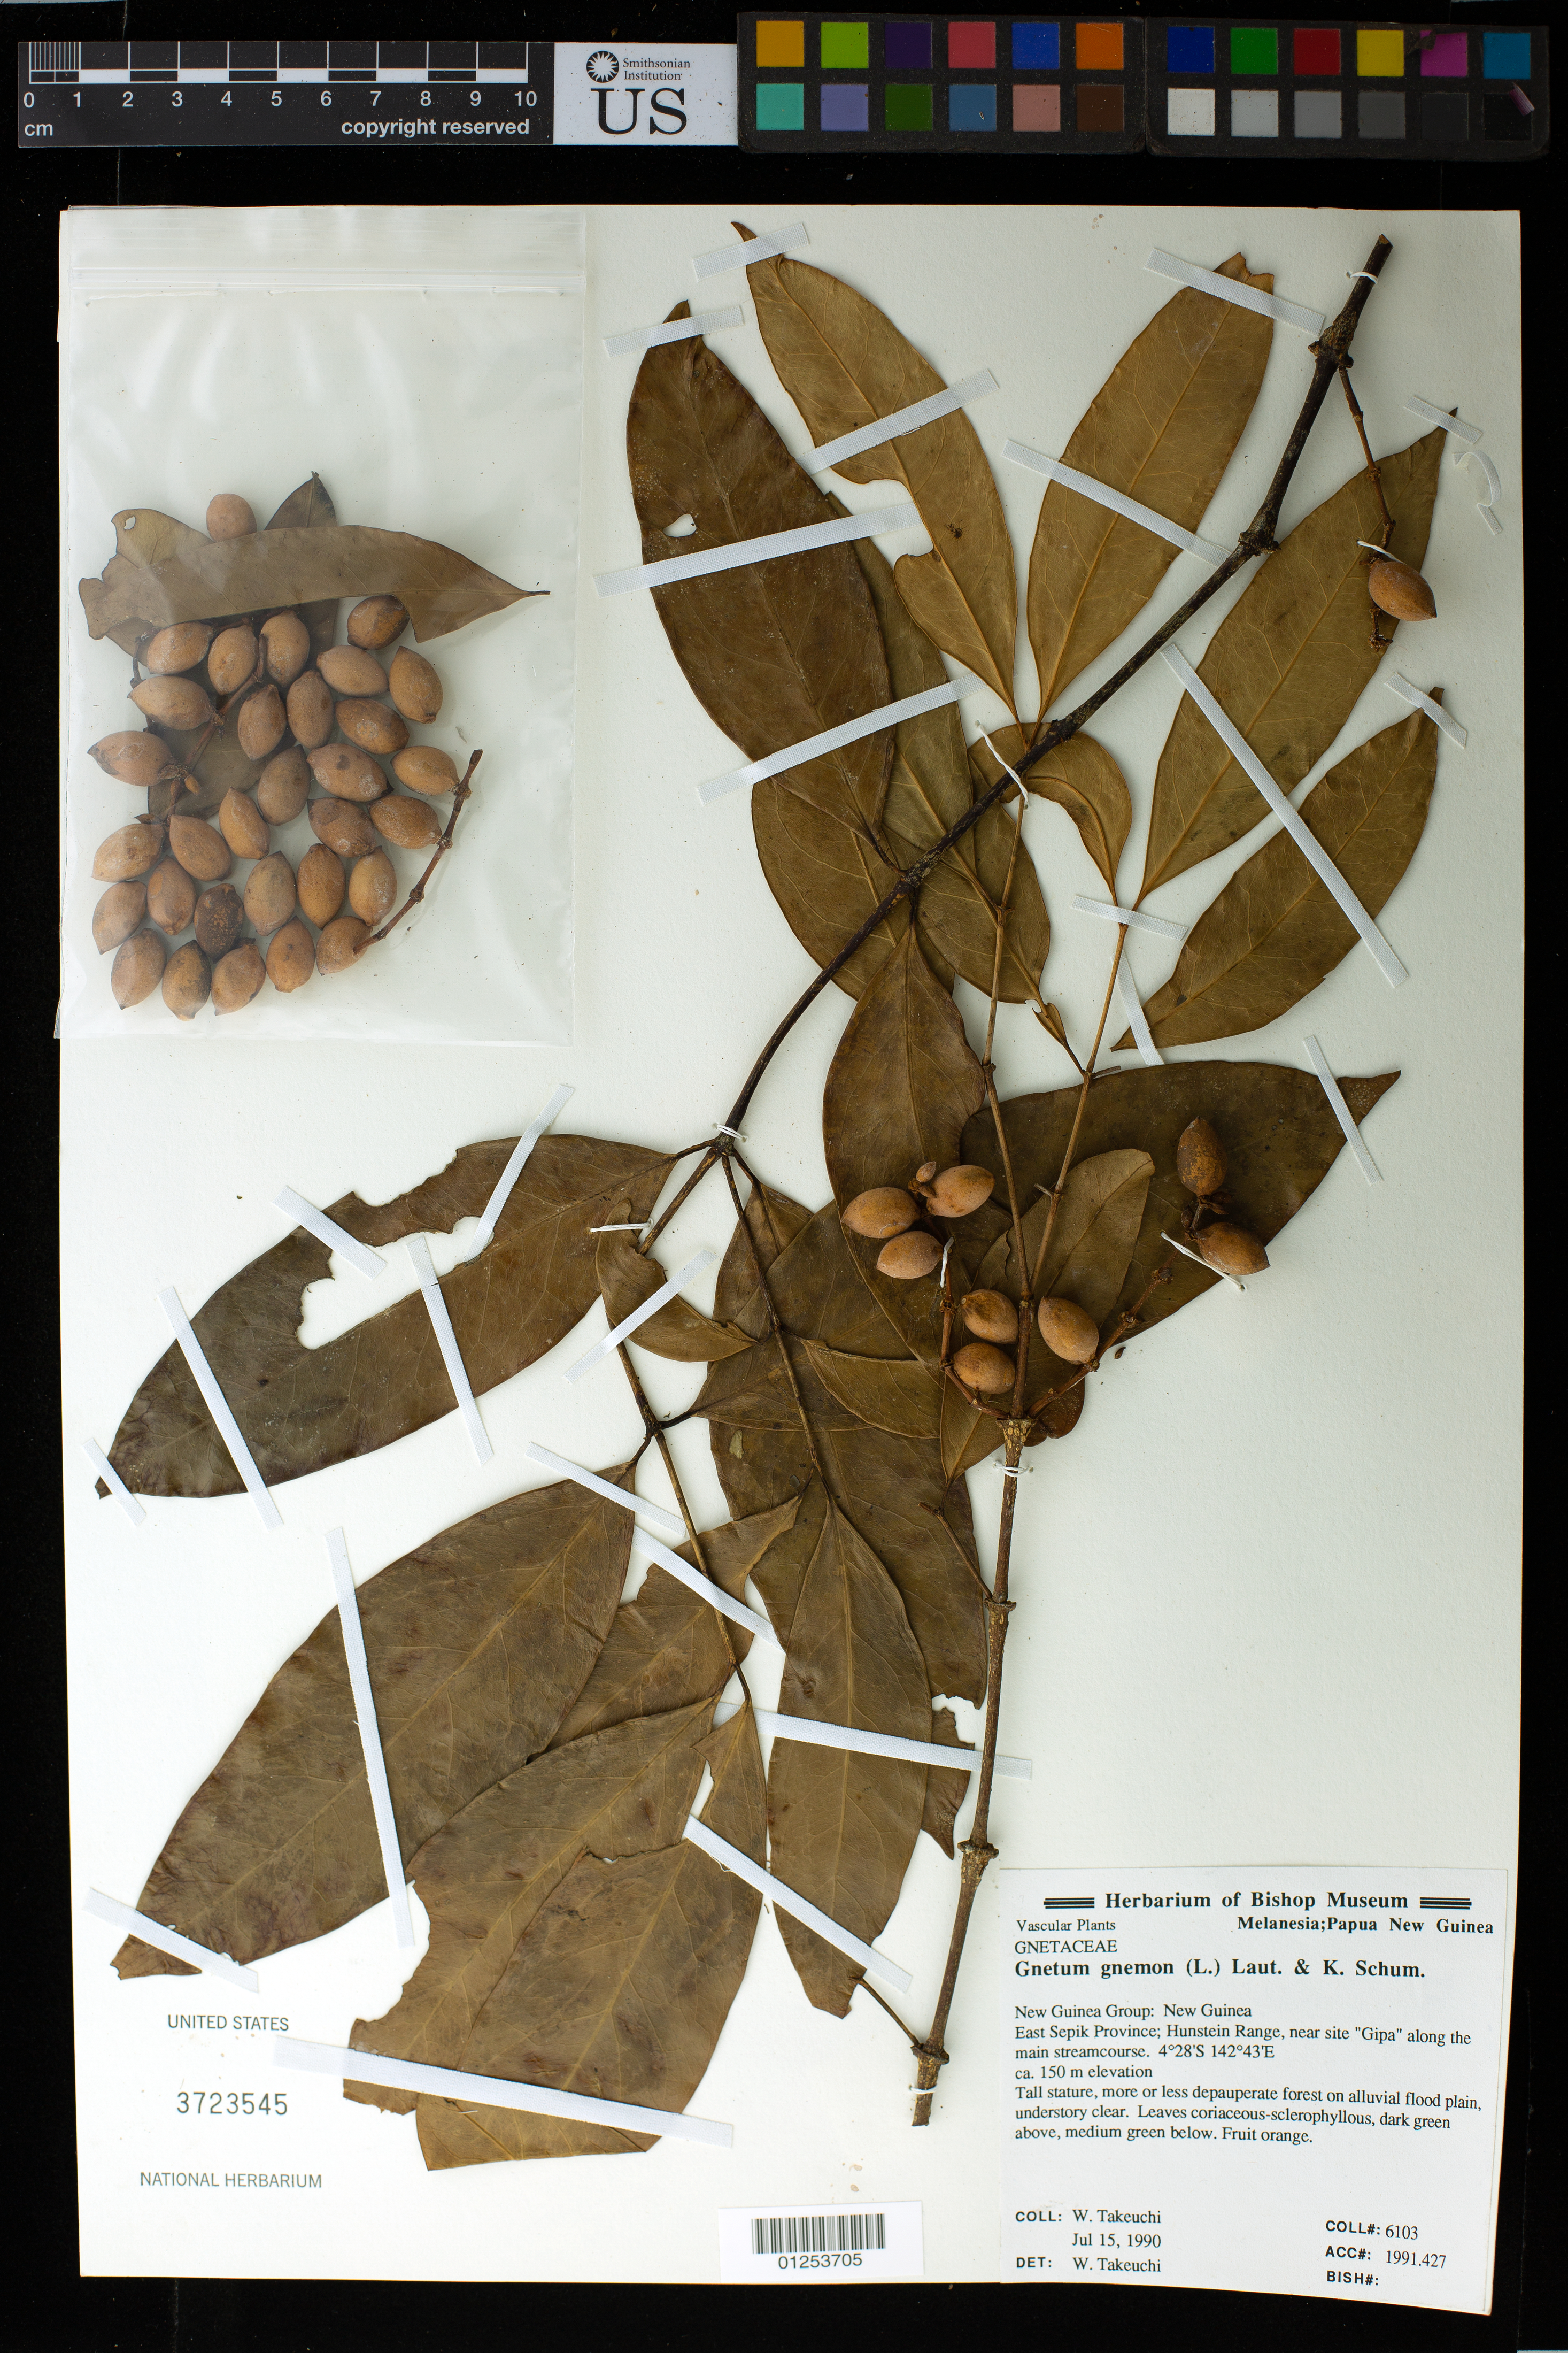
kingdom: Plantae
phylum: Tracheophyta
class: Gnetopsida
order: Gnetales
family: Gnetaceae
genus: Gnetum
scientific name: Gnetum gnemon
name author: L.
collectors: W. N. Takeuchi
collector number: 6103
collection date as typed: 15 Jul 1990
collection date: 1990-07-15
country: Papua New Guinea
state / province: East Sepik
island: New Guinea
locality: Hunstein range, at site 'Gipa' along the main streamcourse.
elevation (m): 150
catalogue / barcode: US 3723545